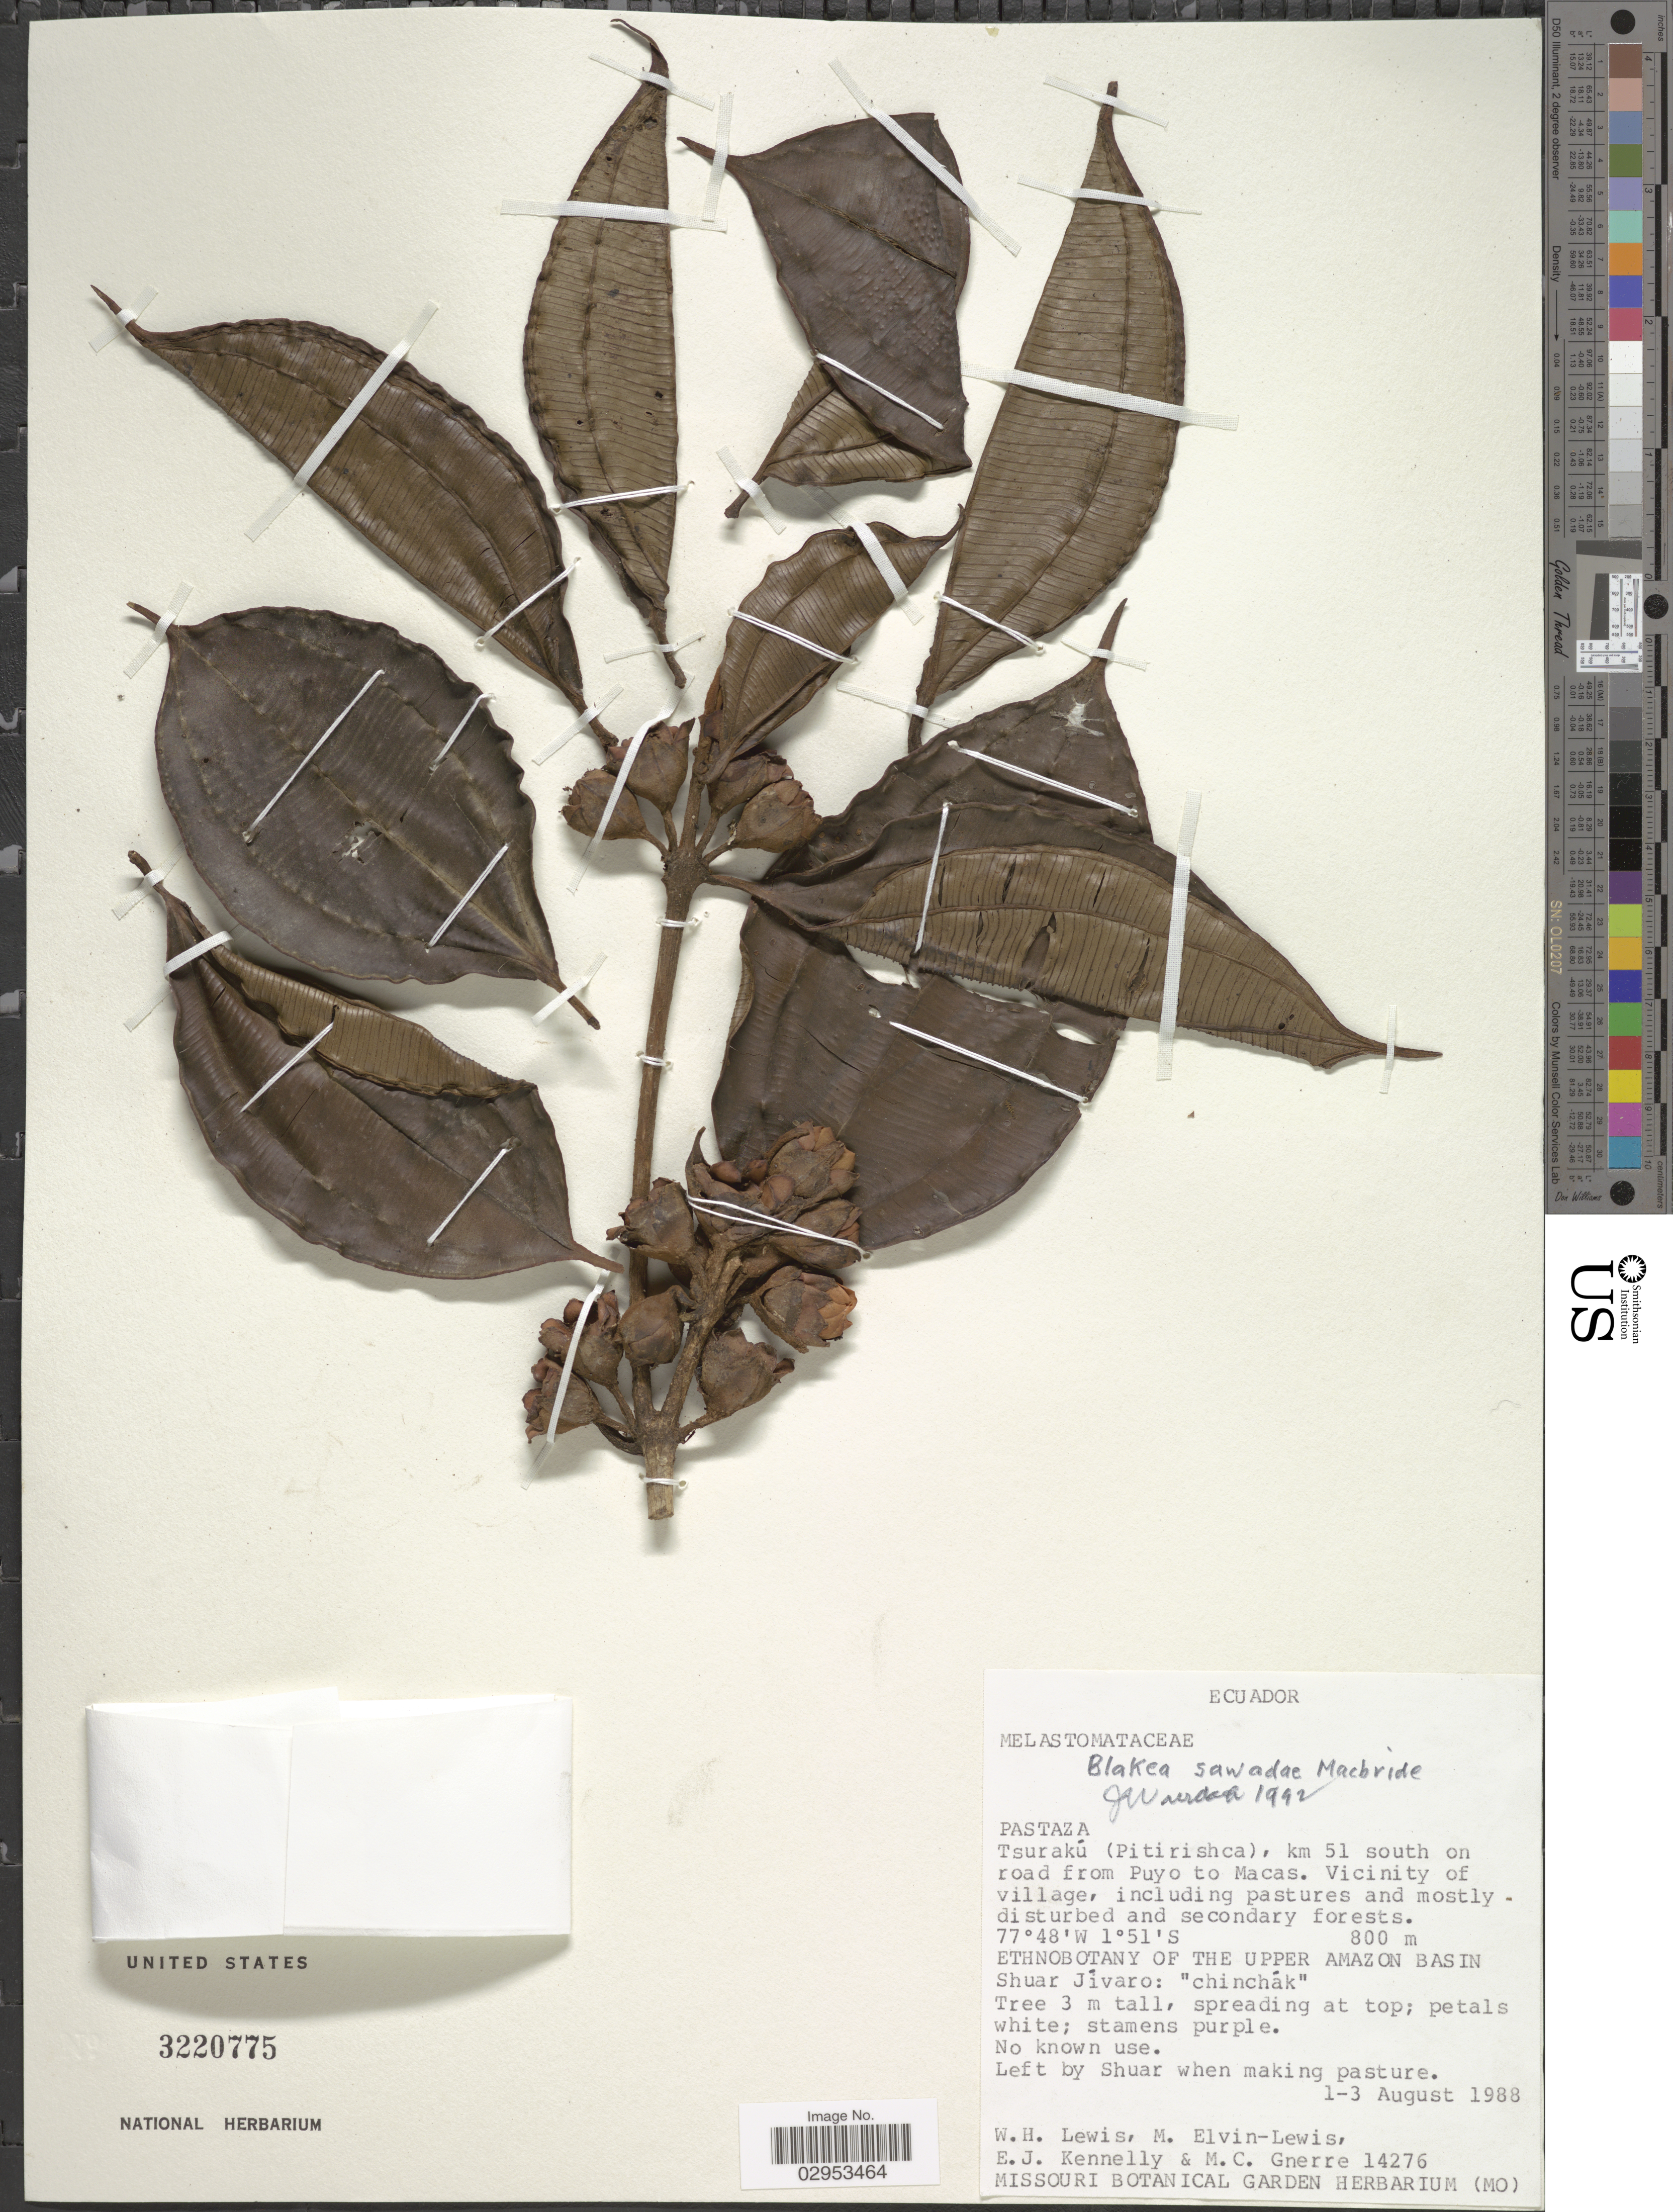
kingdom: Plantae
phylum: Tracheophyta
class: Magnoliopsida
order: Myrtales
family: Melastomataceae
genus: Blakea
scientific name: Blakea sawadae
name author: J.F. Macbr.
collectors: W. H. Lewis, M. Elvin-Lewis, E. Kennelly & M. Gnerre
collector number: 14276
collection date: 1988-08-01/1988-08-03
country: Ecuador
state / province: Pastaza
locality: Tsurakú (Pitirishca), km 51 south on road from Puyo to Macas. Vicinity of village. Upper Amazon Basin Shuar Jívaro: "chinchák". Left by Shuar when making pasture.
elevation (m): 800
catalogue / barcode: US 3220775